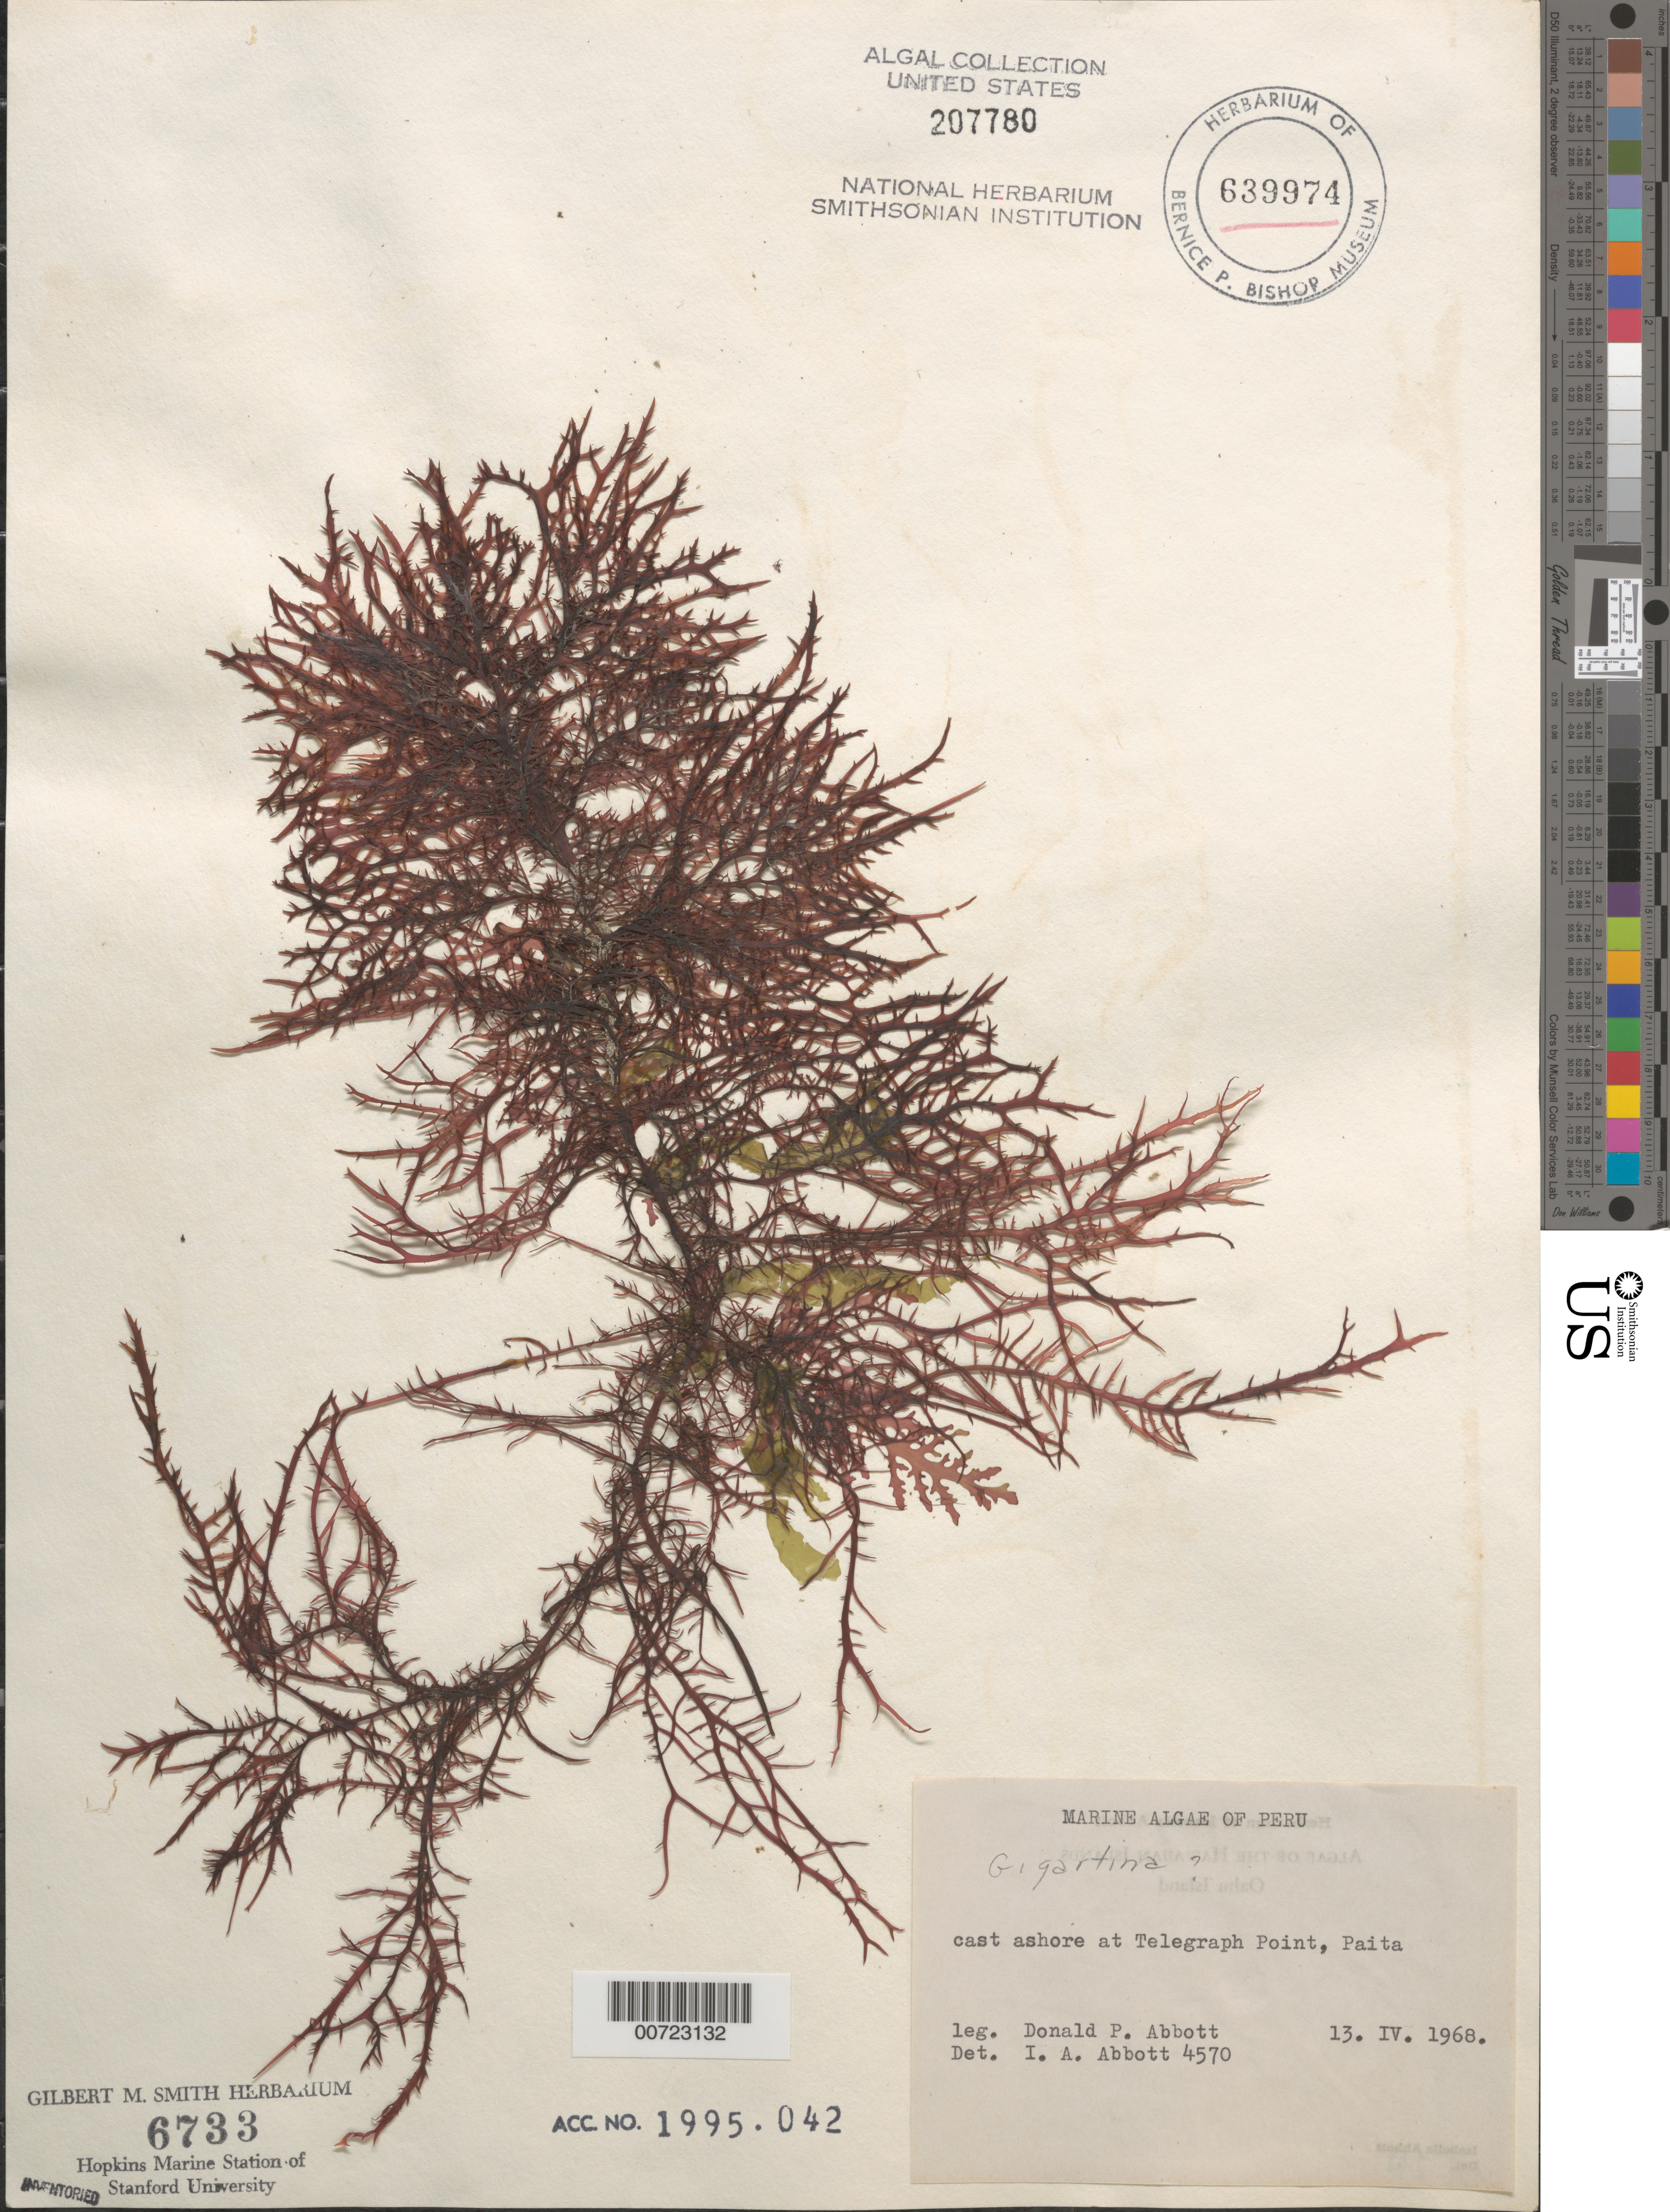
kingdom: Plantae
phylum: Rhodophyta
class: Florideophyceae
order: Gigartinales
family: Gigartinaceae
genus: Gigartina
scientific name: Gigartina sp.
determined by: Abbott, Isabella A.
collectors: D. P. Abbott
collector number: IAA 4570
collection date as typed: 13 Apr 1968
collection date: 1968-04-13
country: Peru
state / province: Piura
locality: Telegraph Point, Paita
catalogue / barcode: US 207780